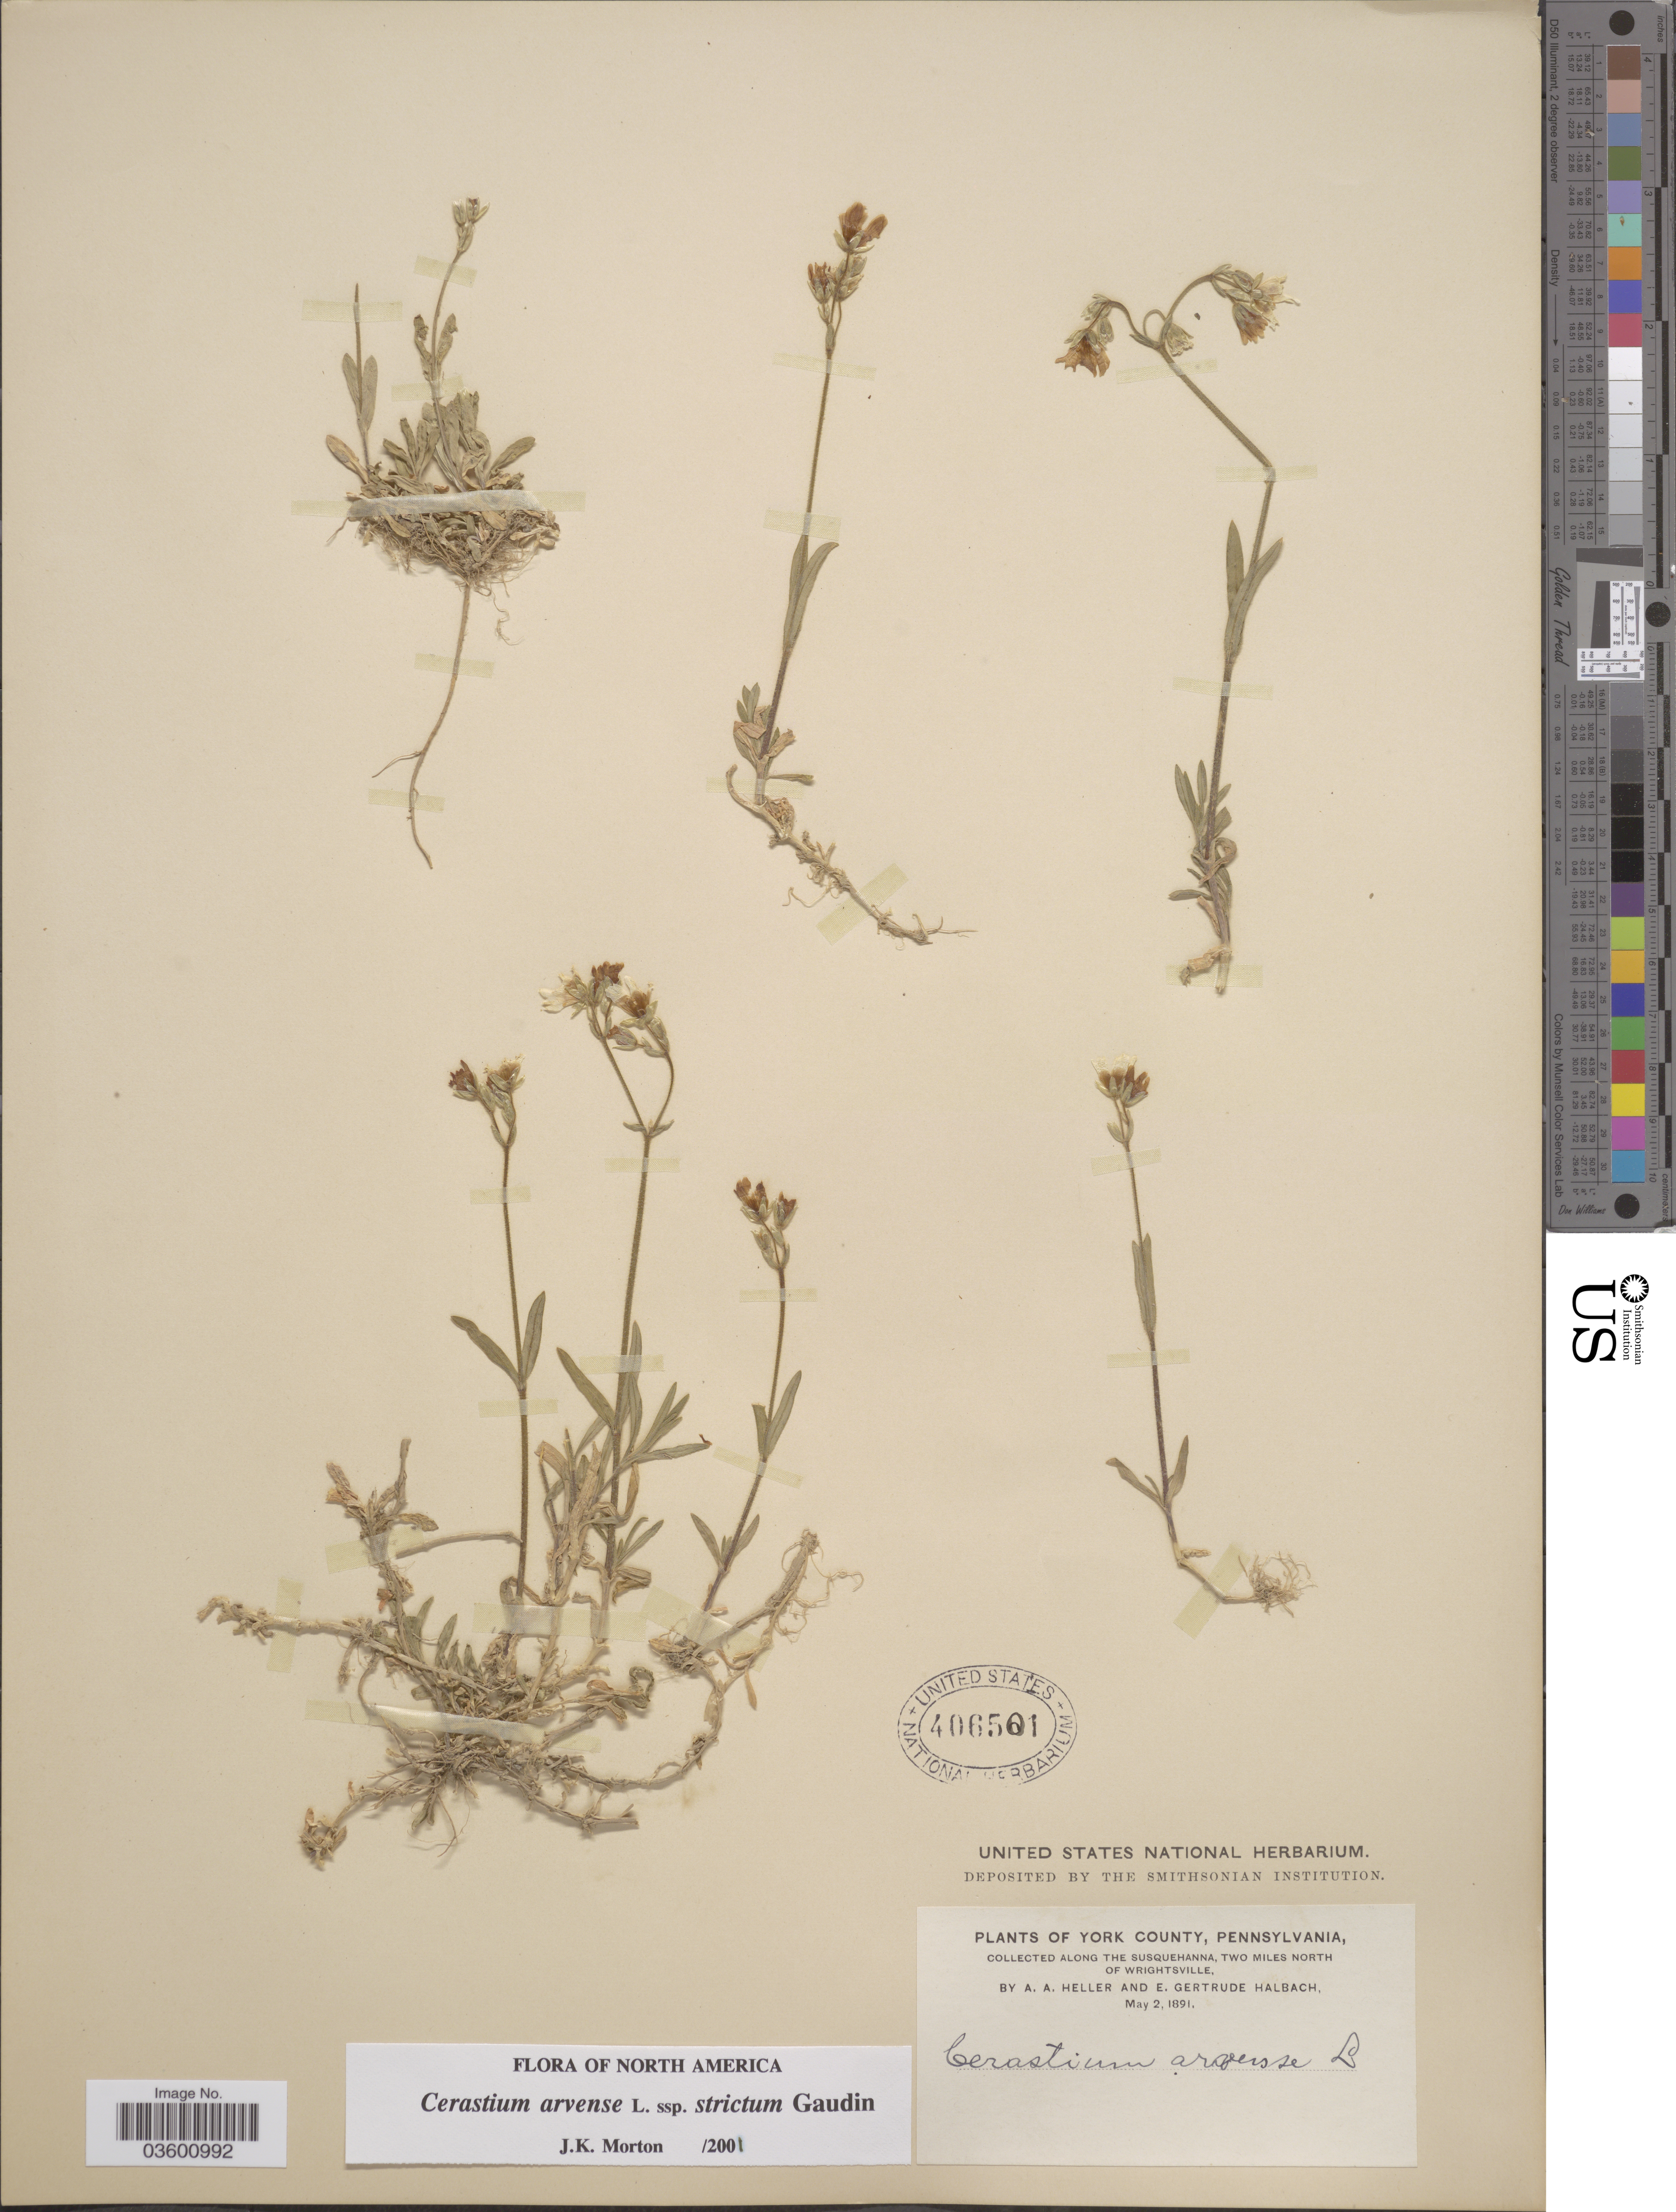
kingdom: Plantae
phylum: Tracheophyta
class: Magnoliopsida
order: Caryophyllales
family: Caryophyllaceae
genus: Cerastium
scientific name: Cerastium arvense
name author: L.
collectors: A. A. Heller & E. G. Halbach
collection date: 1891-05-02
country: United States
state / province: Pennsylvania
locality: York County. Along the Susquehanna, two miles north of Wrightsville.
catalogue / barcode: US 406501